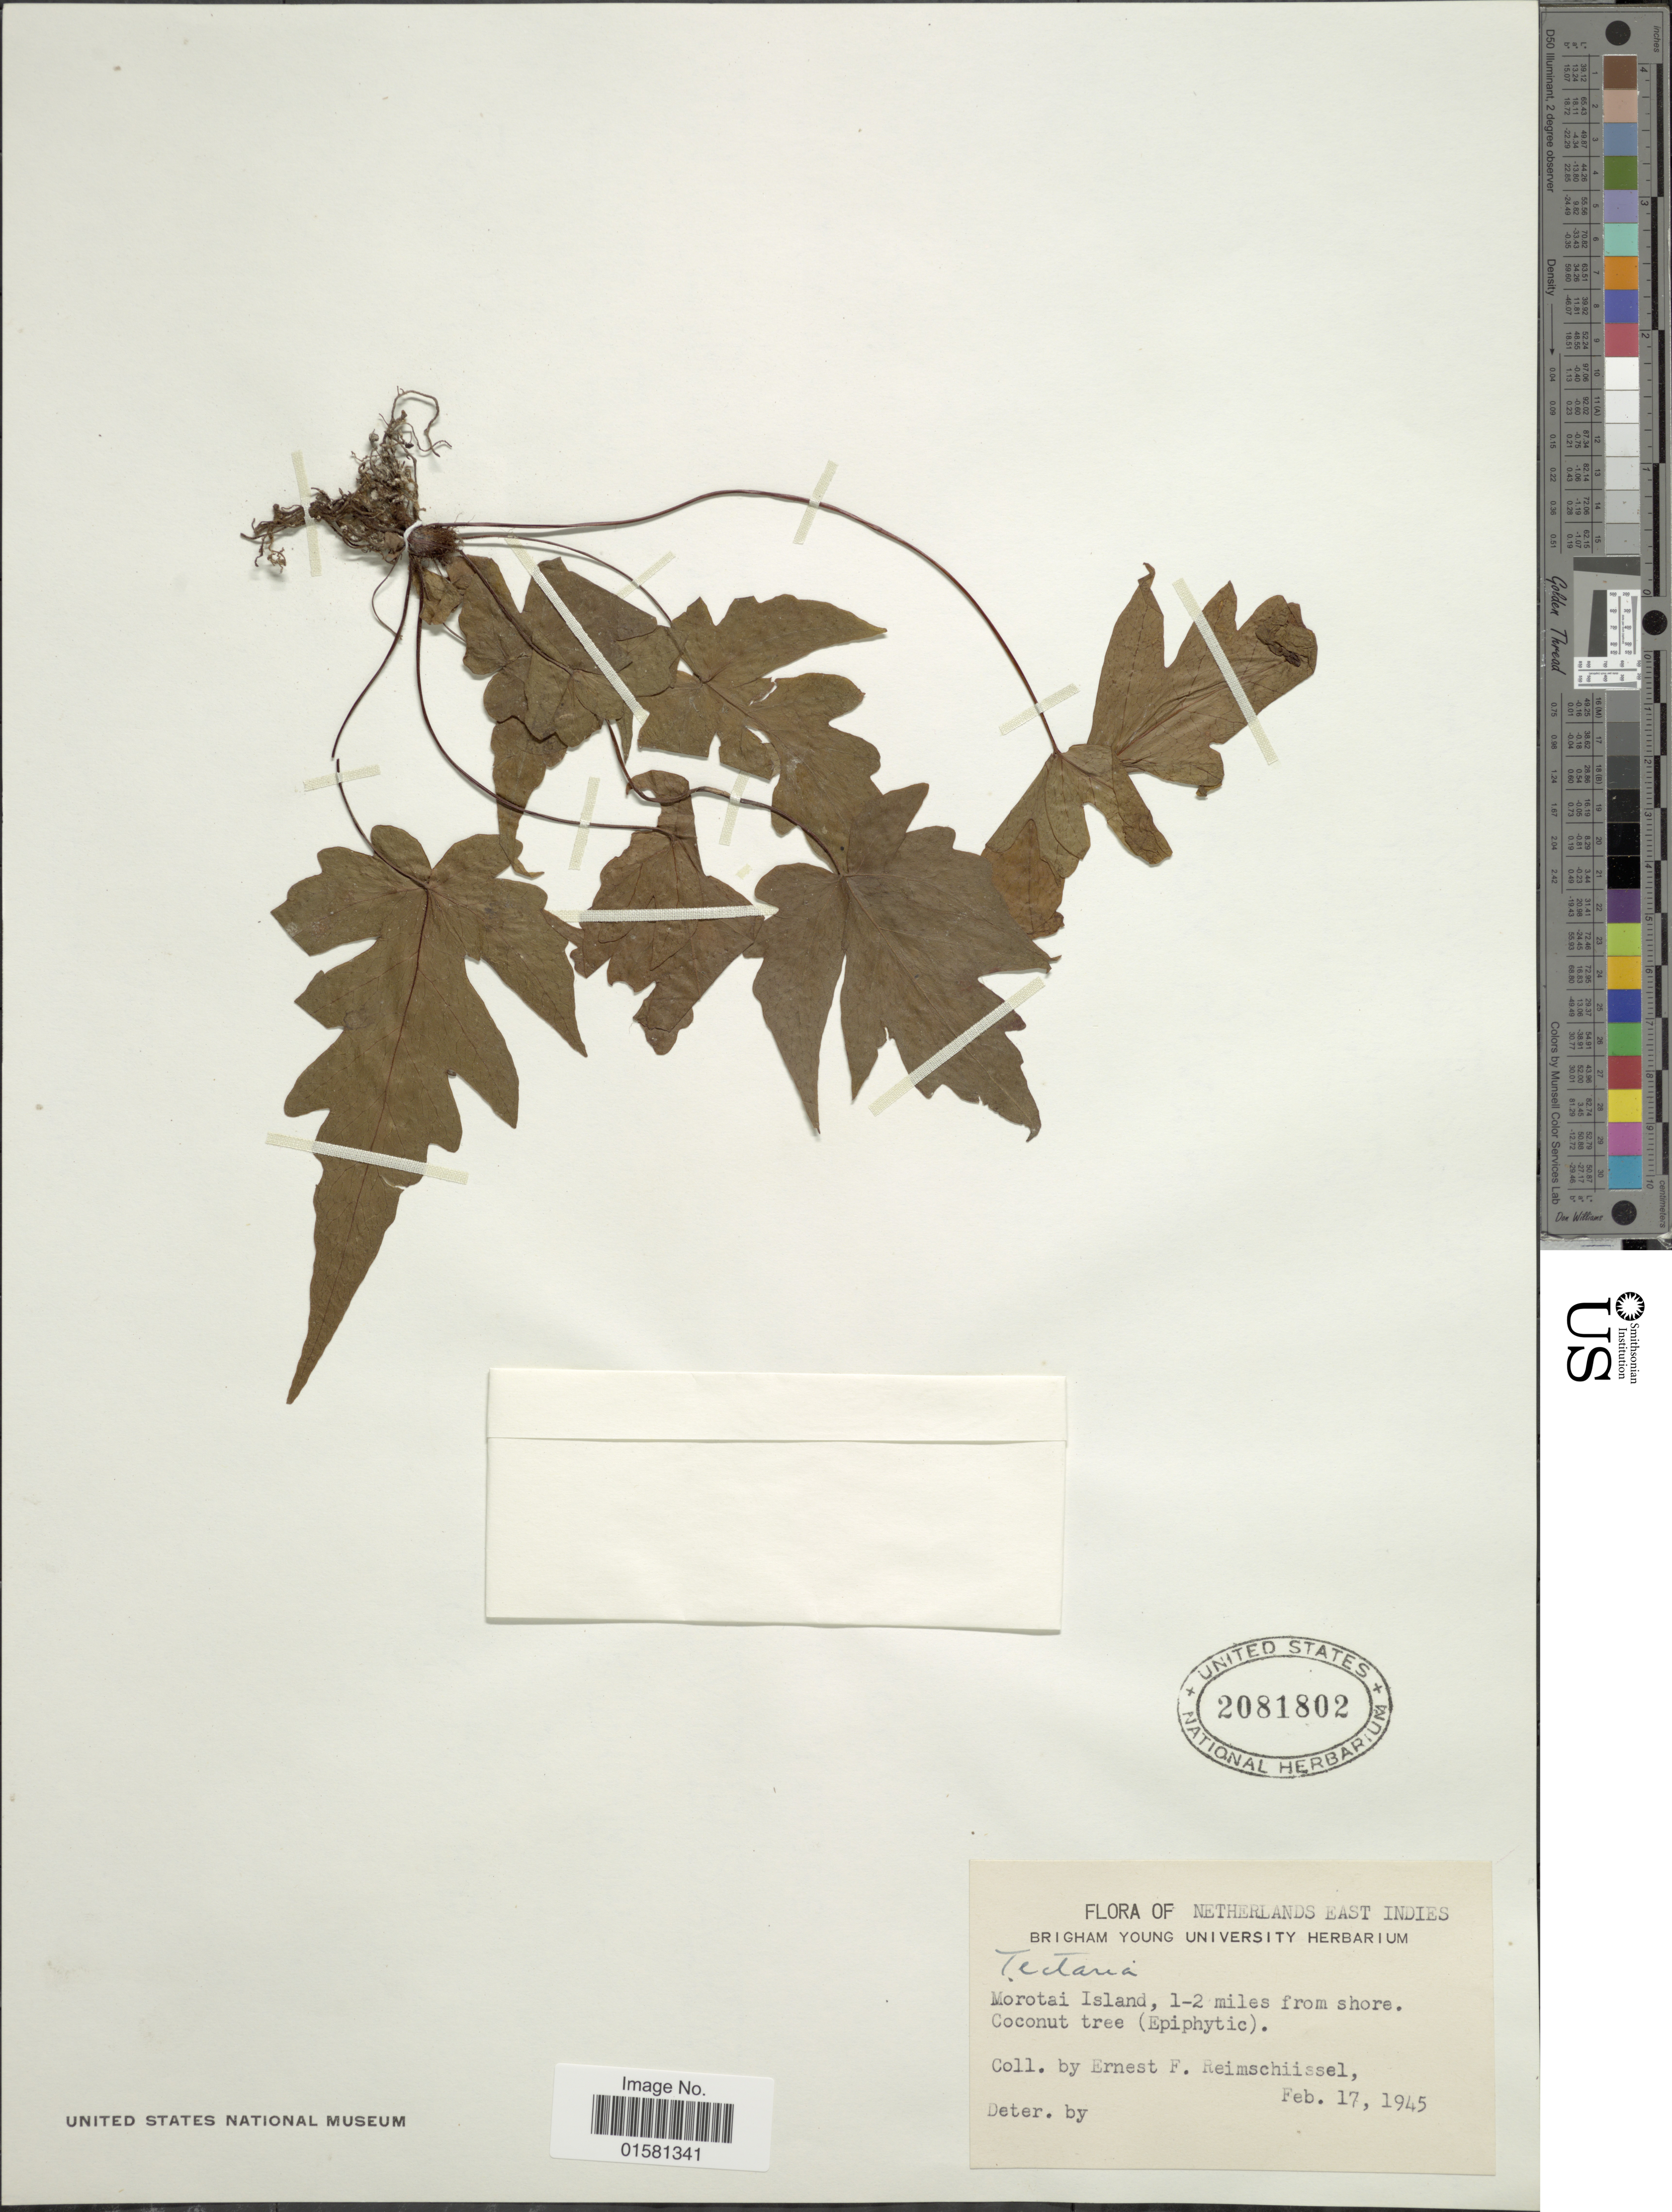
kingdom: Plantae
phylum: Tracheophyta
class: Polypodiopsida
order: Polypodiales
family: Tectariaceae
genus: Tectaria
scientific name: Tectaria sp.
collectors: E. Reimschiissel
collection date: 1945-02-17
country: Indonesia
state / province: Maluku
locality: Morotai Island, 1-2 miles from shore. Coconut tree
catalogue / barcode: US 2081802